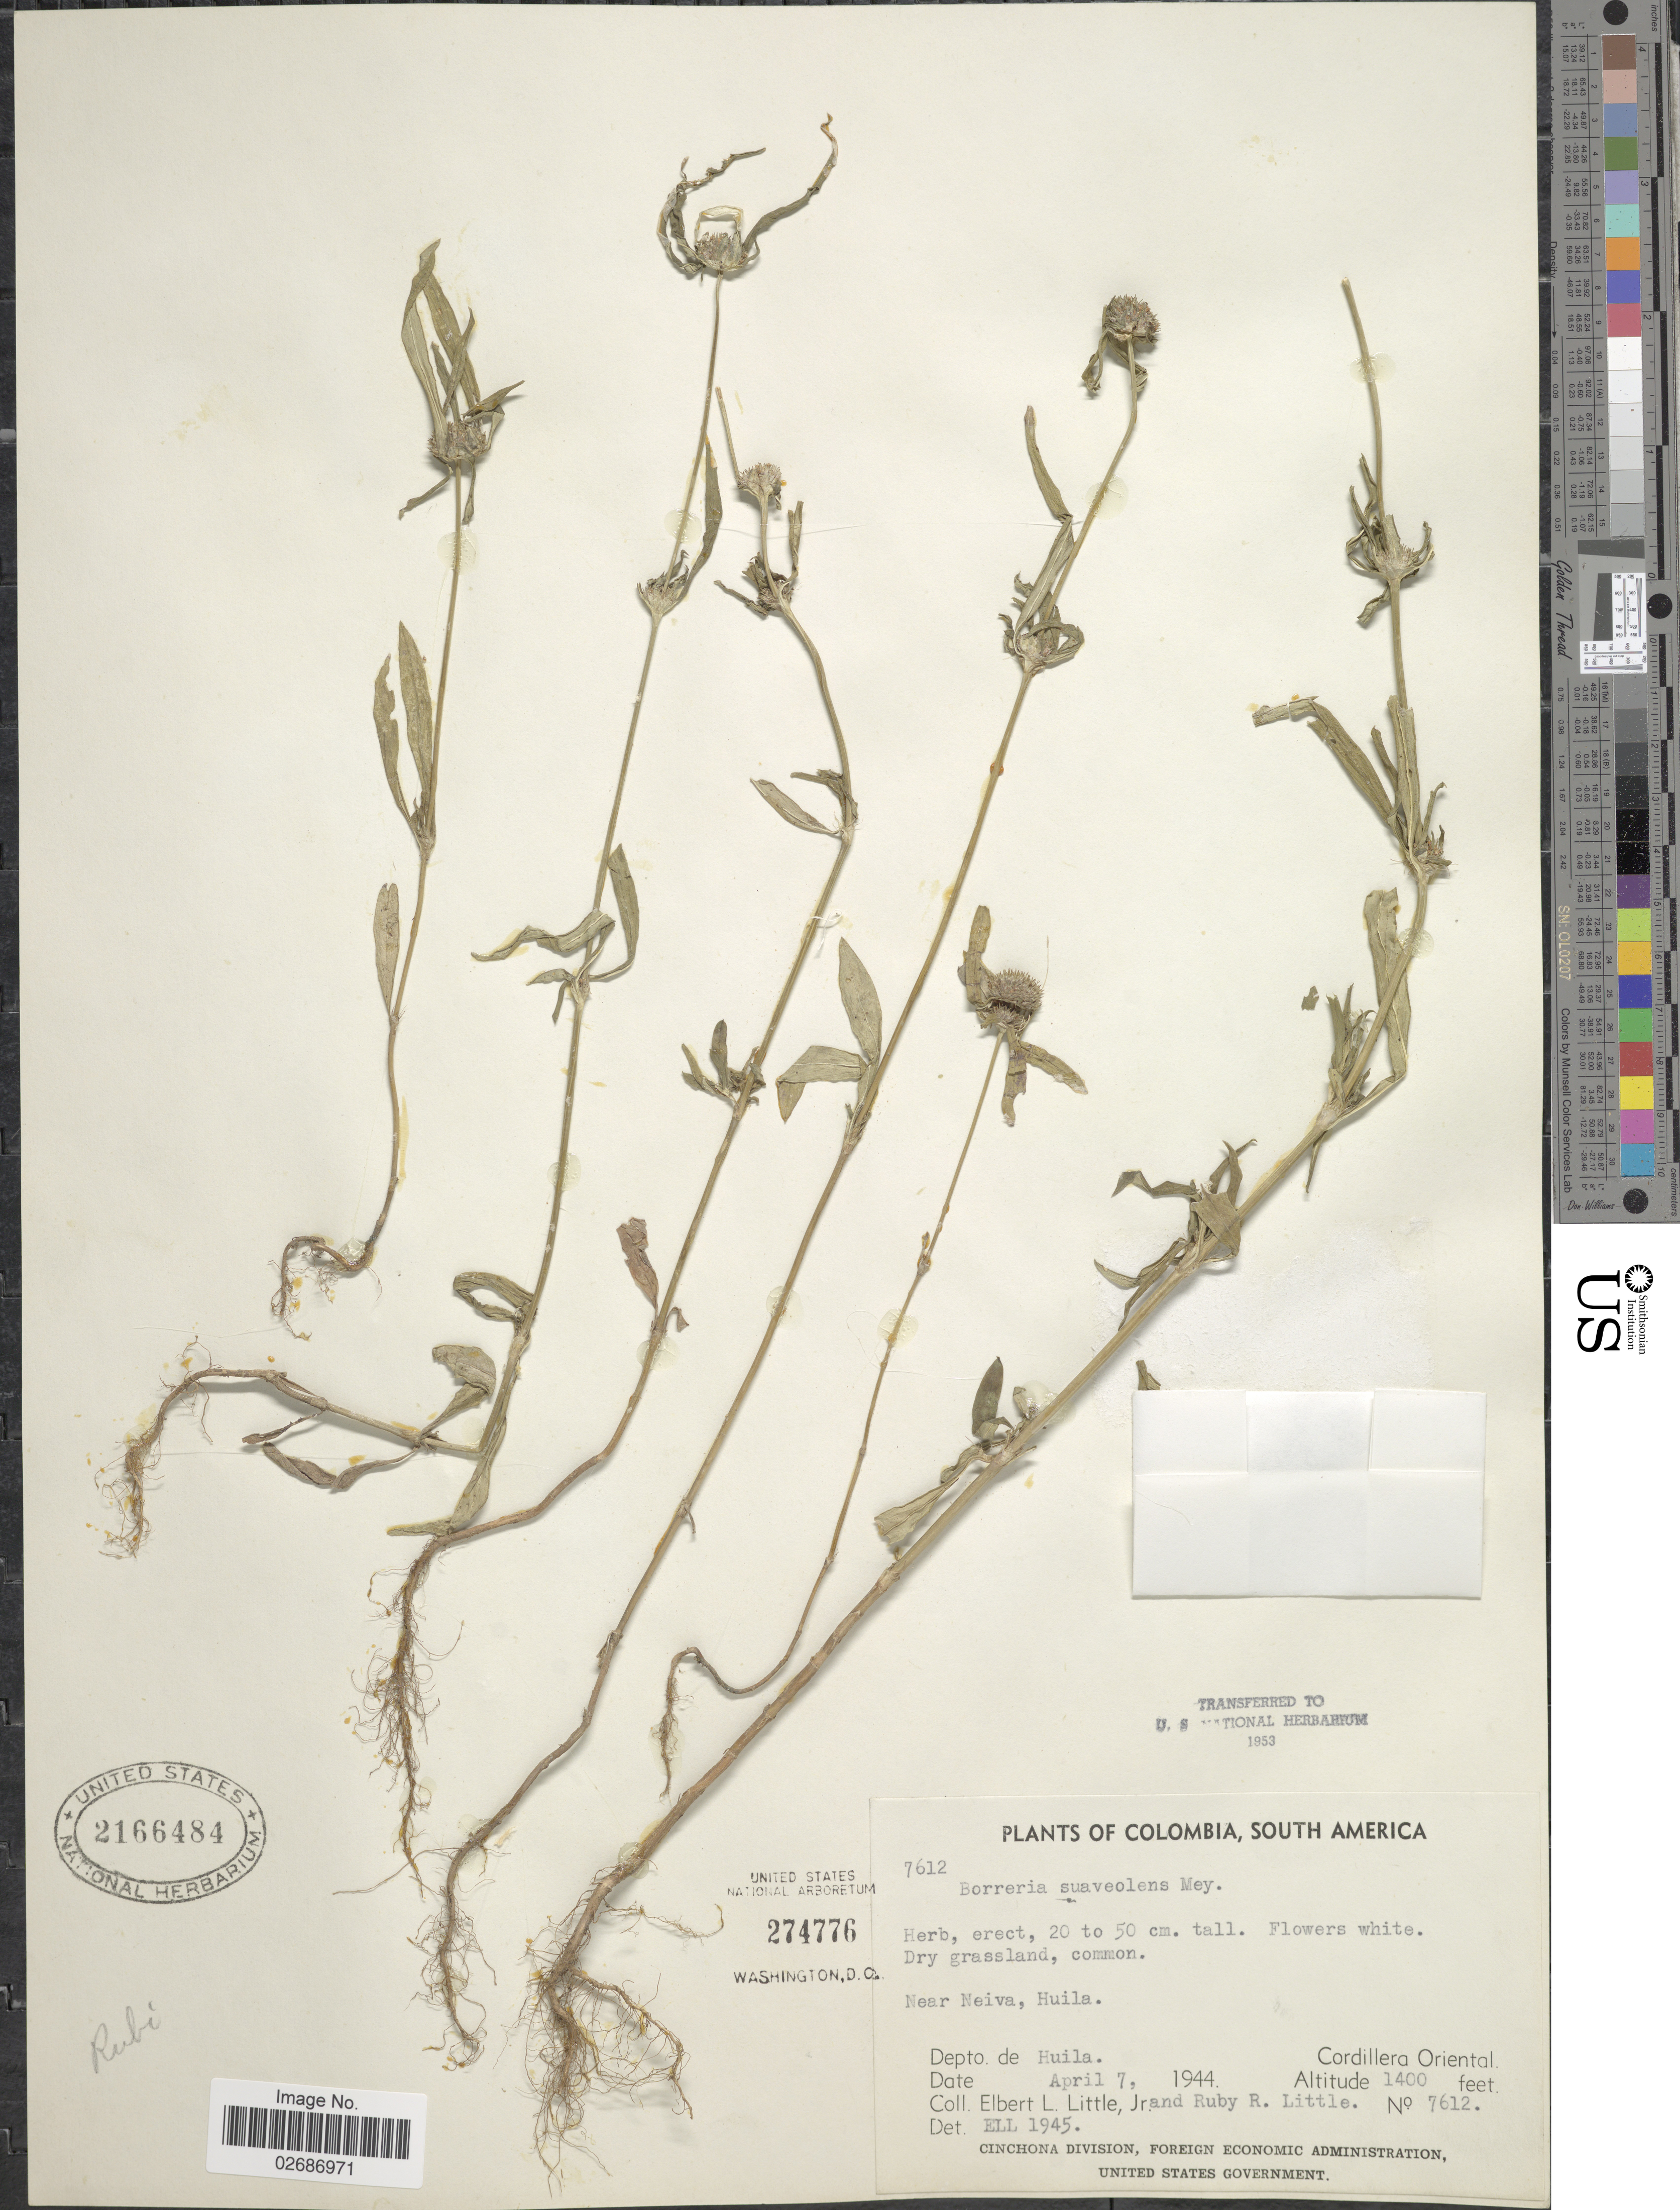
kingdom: Plantae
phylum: Tracheophyta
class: Magnoliopsida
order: Gentianales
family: Rubiaceae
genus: Borreria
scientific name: Borreria suaveolens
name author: G. Mey.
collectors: E. L. Little & R. R. Little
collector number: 7612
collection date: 1944-04-07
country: Colombia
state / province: Huila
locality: Near Neva, Cordillera Oriental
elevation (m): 427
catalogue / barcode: US 2166484